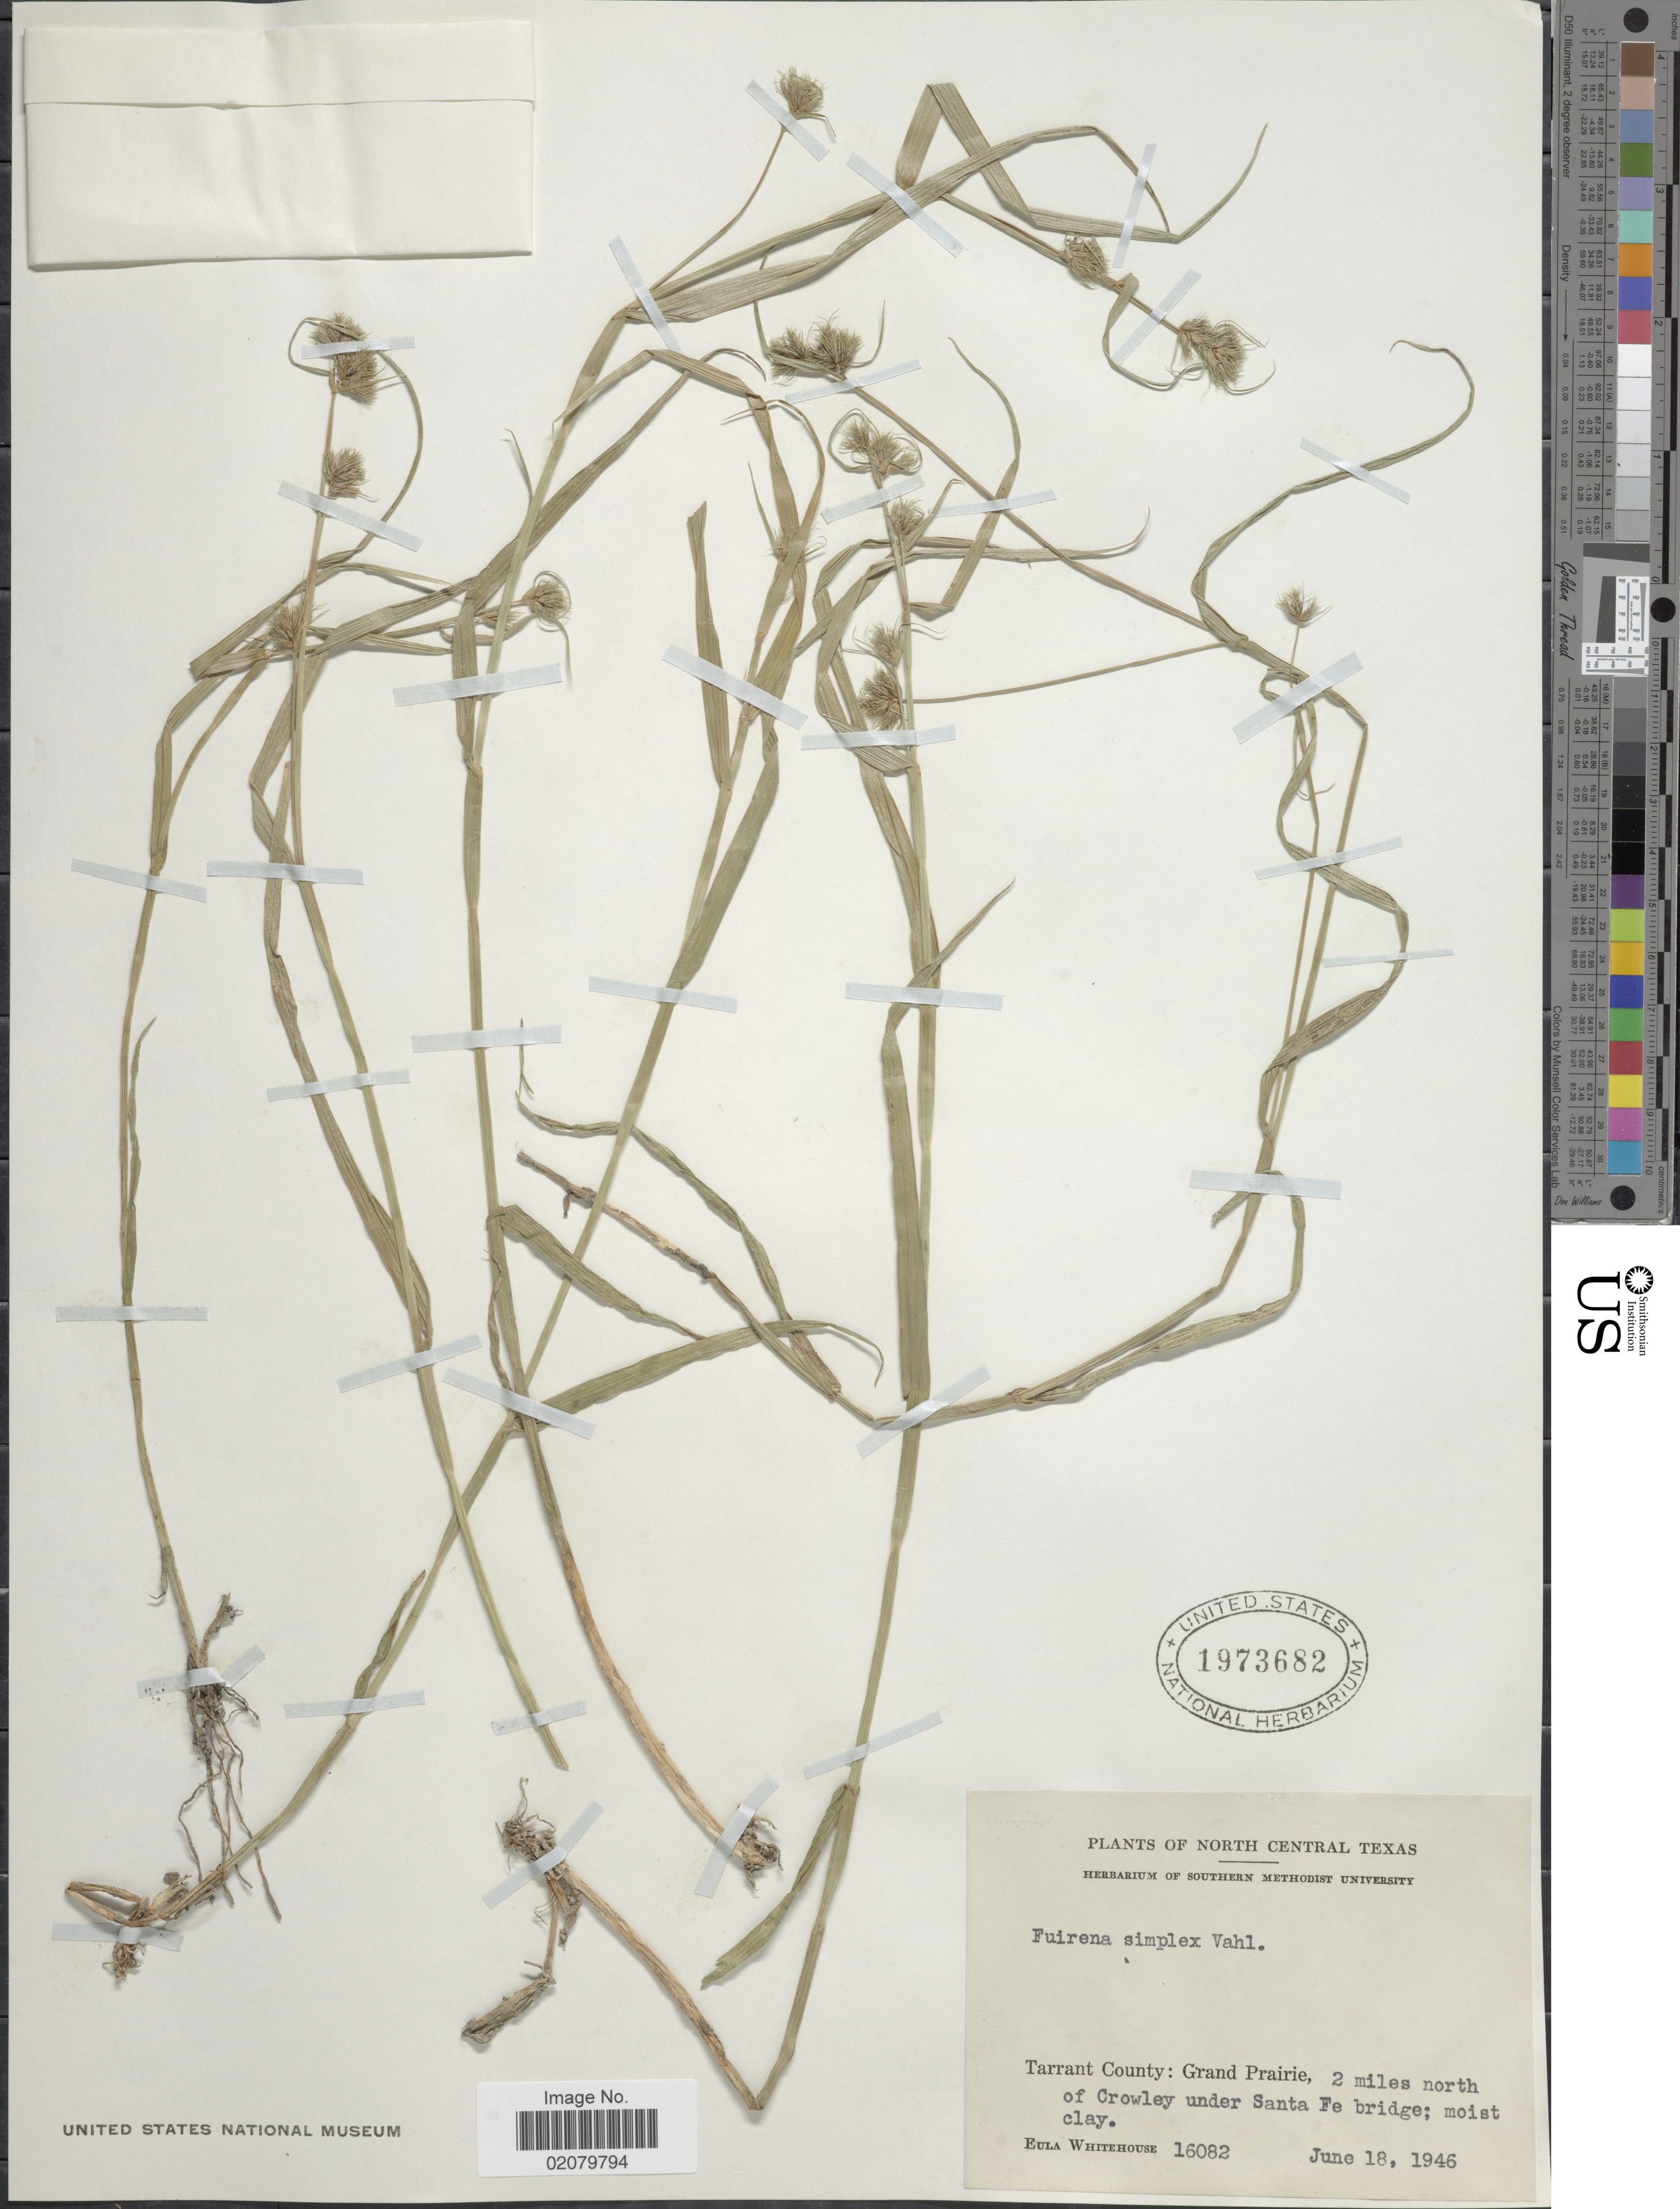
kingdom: Plantae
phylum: Tracheophyta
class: Liliopsida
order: Poales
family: Cyperaceae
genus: Fuirena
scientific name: Fuirena simplex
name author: Vahl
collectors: E. Whitehouse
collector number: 16082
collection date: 1946-06-18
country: United States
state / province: Texas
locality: North Central Texas, Tarrant County: Grand Prairie, 2 miles north of Crowley under Santa Fe bridge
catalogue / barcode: US 1973682